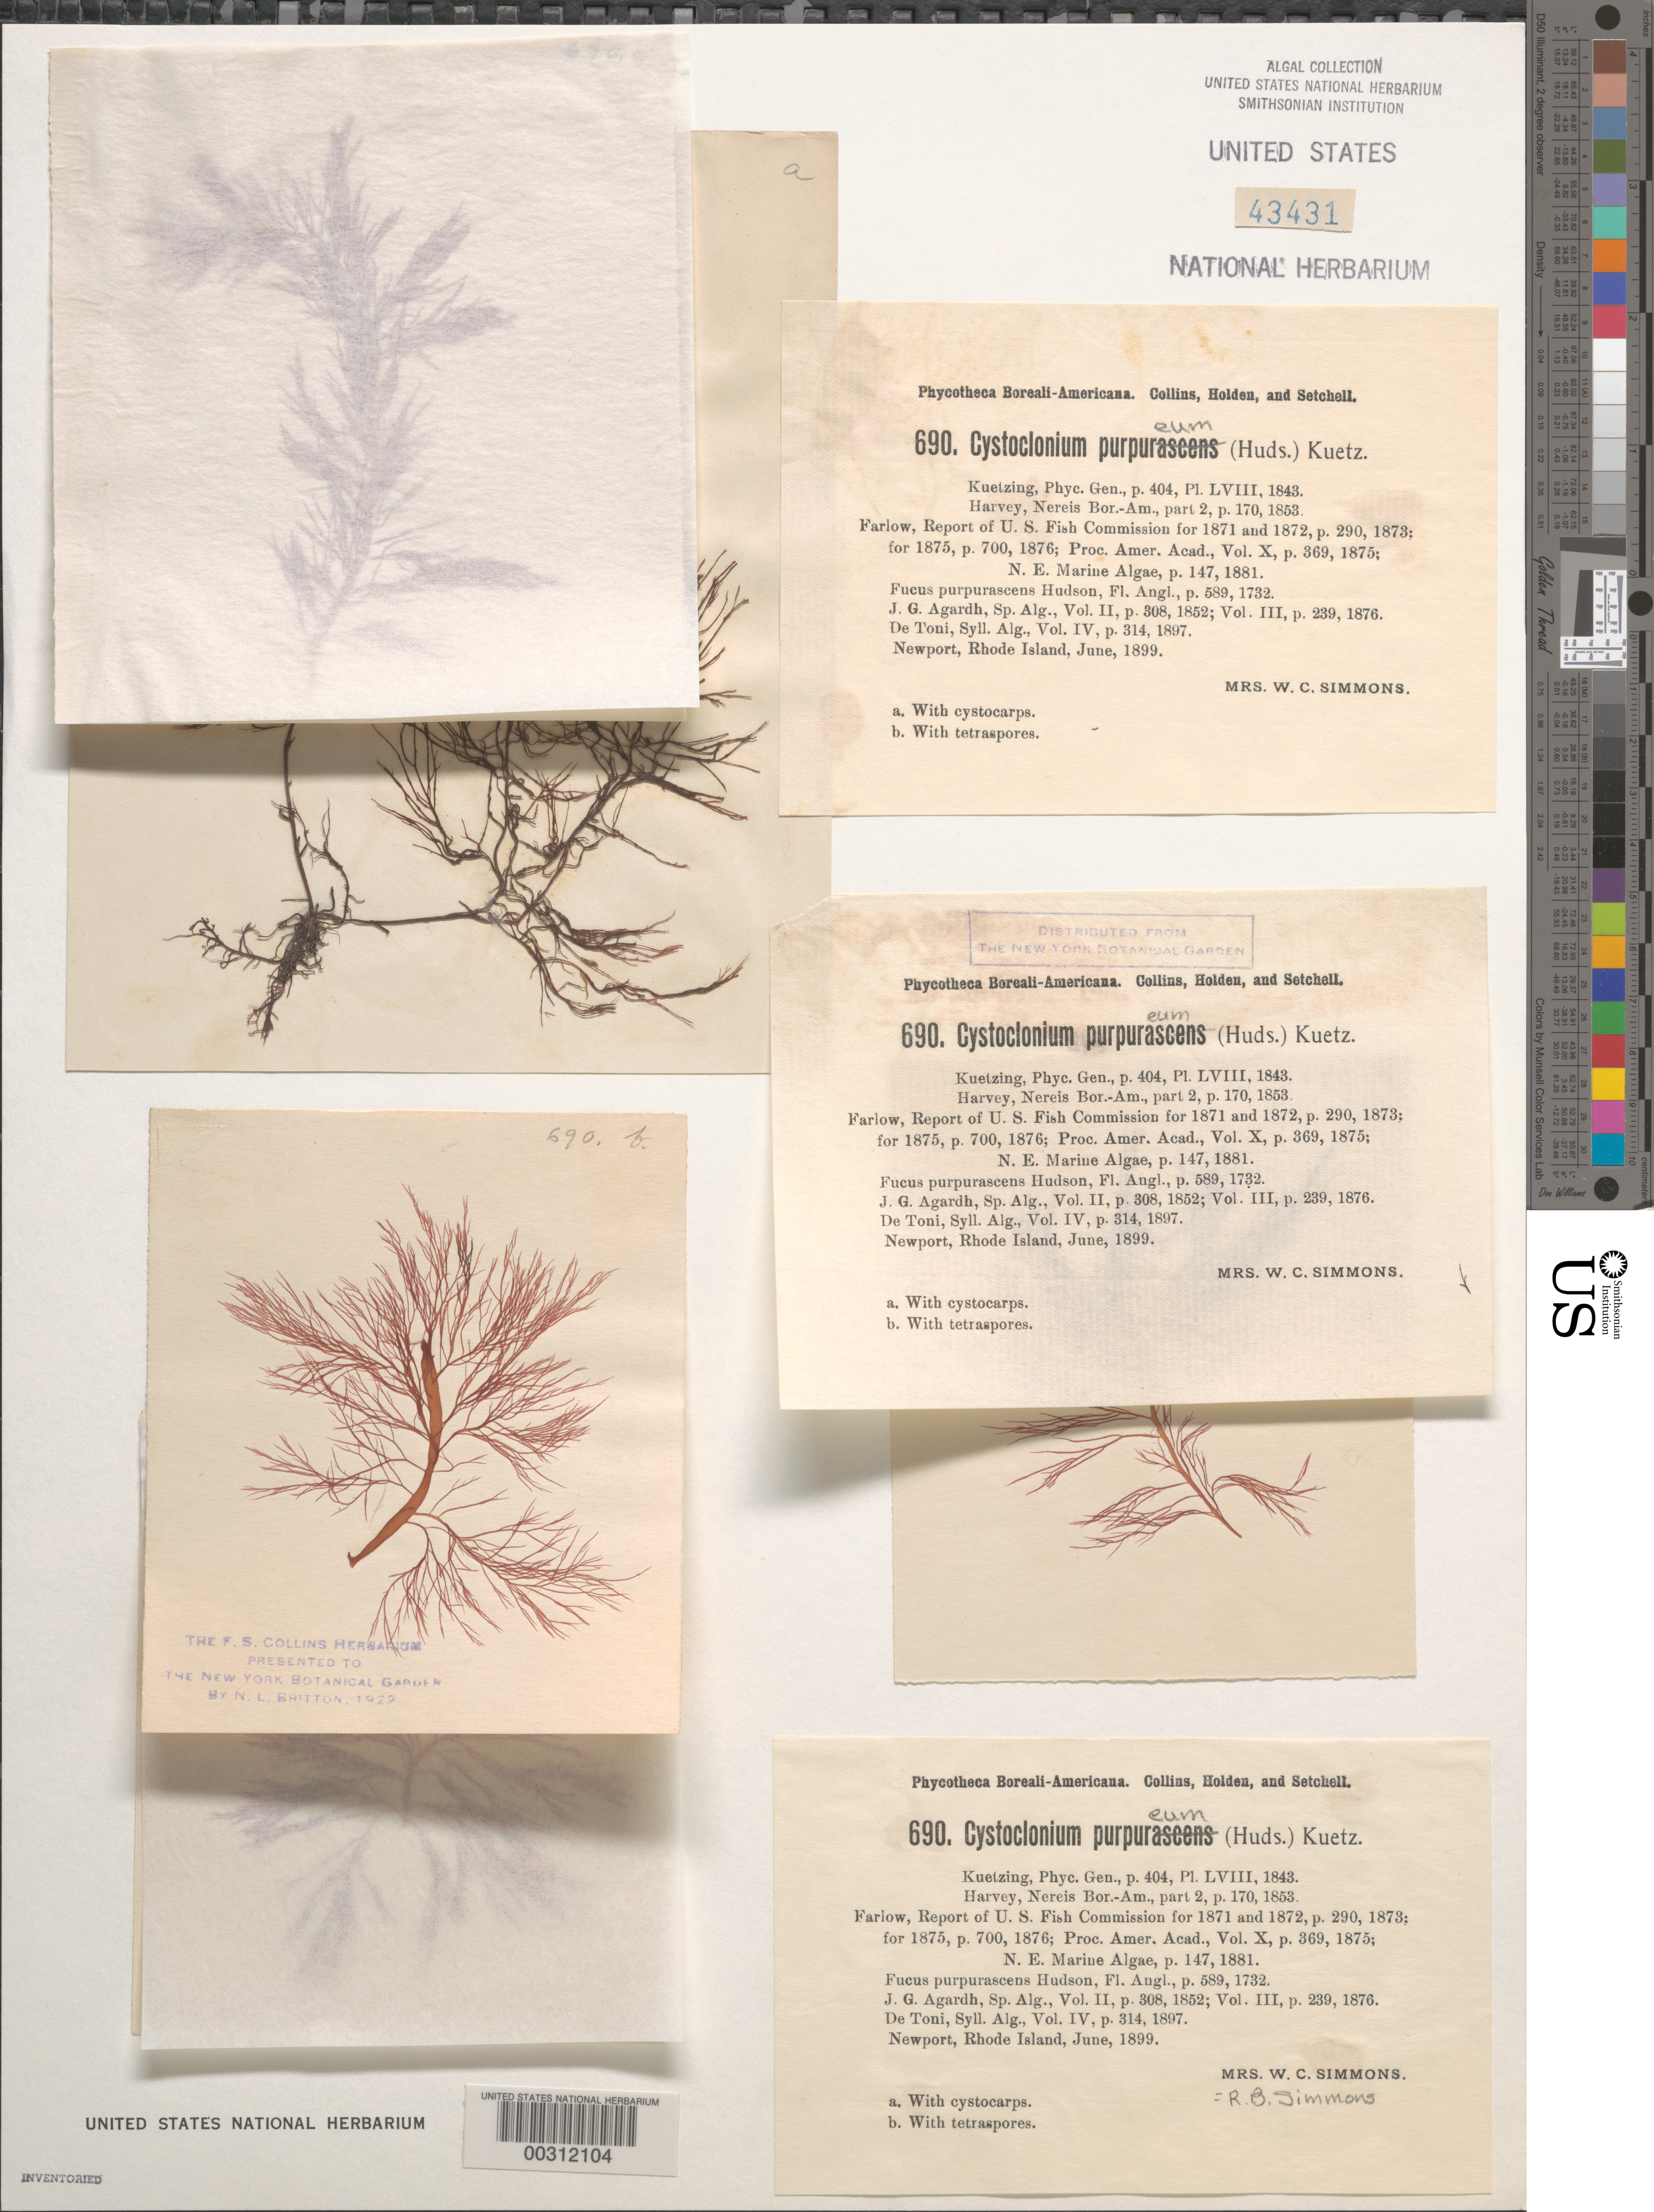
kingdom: Plantae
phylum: Rhodophyta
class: Florideophyceae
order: Gigartinales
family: Cystocloniaceae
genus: Cystoclonium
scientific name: Cystoclonium purpureum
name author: (Huds.) Batters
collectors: R. B. Simmons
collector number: PB-A 690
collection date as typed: Jun 1899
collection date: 1899-06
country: United States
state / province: Rhode Island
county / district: Newport County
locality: Newport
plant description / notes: Collins, Holden & Setchell, Phycotheca Boreali-Americana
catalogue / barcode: US 43431